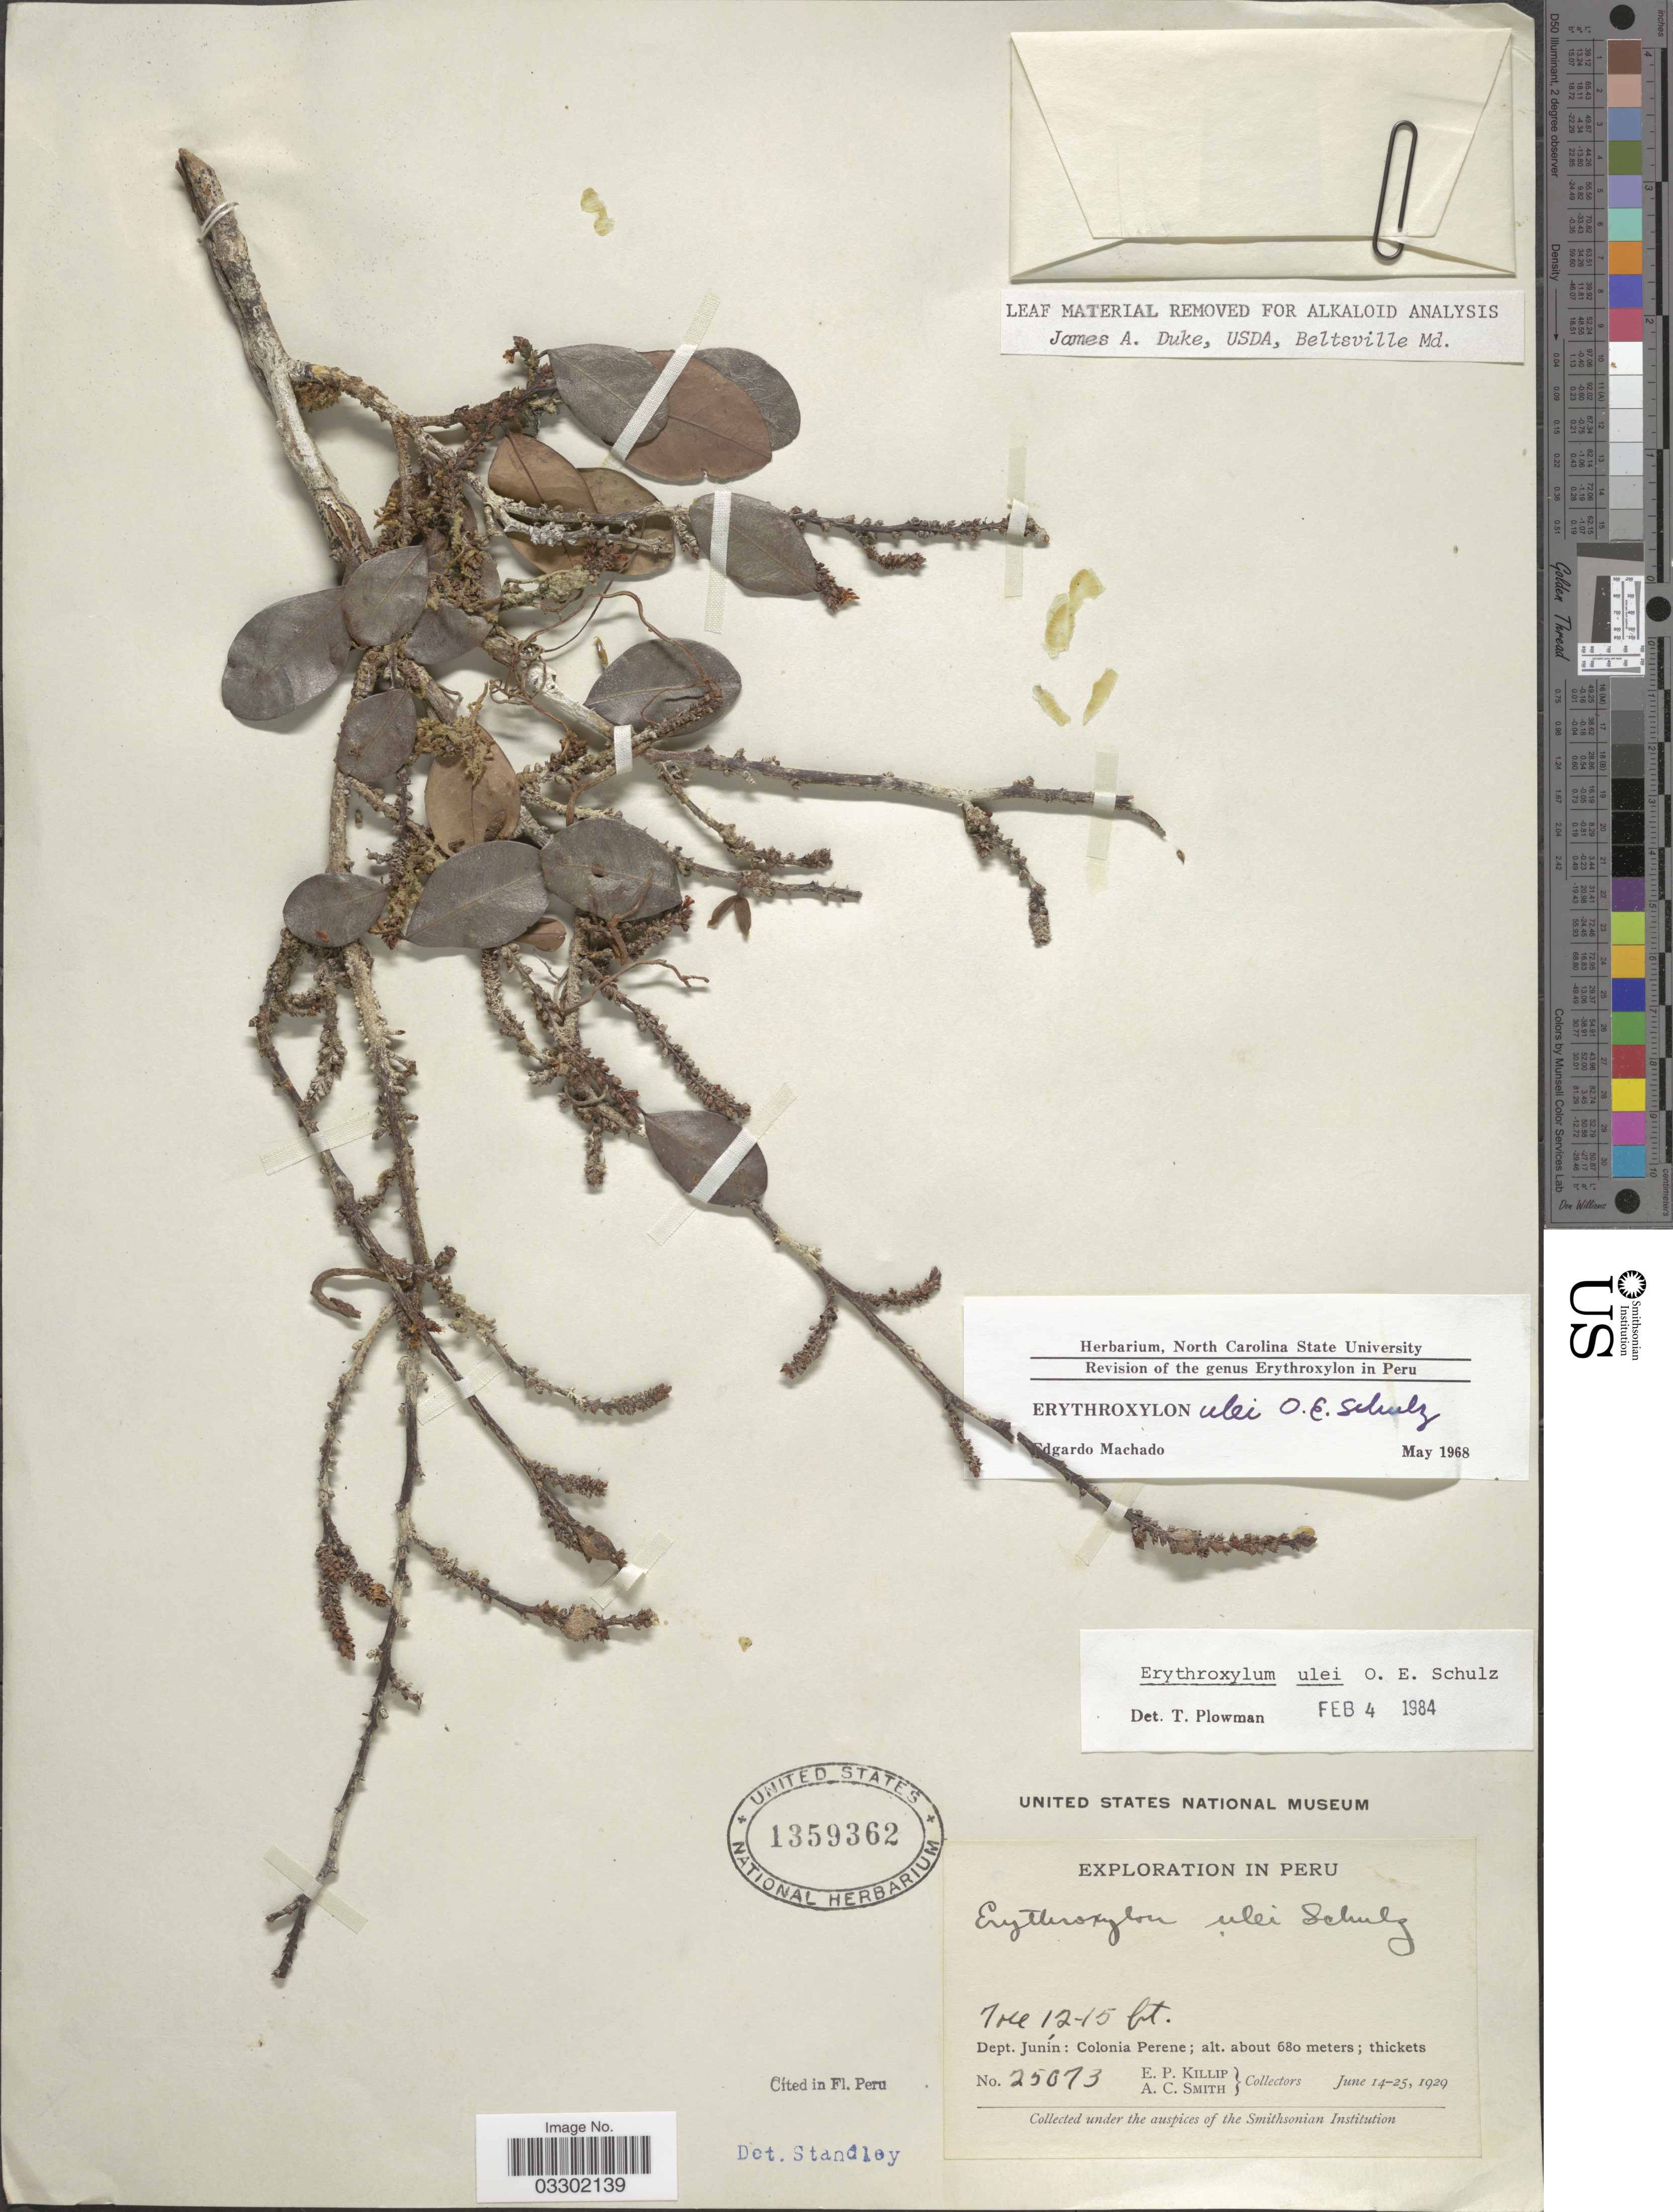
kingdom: Plantae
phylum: Tracheophyta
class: Magnoliopsida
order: Malpighiales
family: Erythroxylaceae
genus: Erythroxylum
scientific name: Erythroxylum ulei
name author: O.E. Schulz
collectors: E. P. Killip & A. C. Smith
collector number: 25073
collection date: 1929-06-14/1929-06-25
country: Peru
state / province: Junín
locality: Dept. Junín: Colonia Perene.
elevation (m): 680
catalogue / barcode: US 1359362